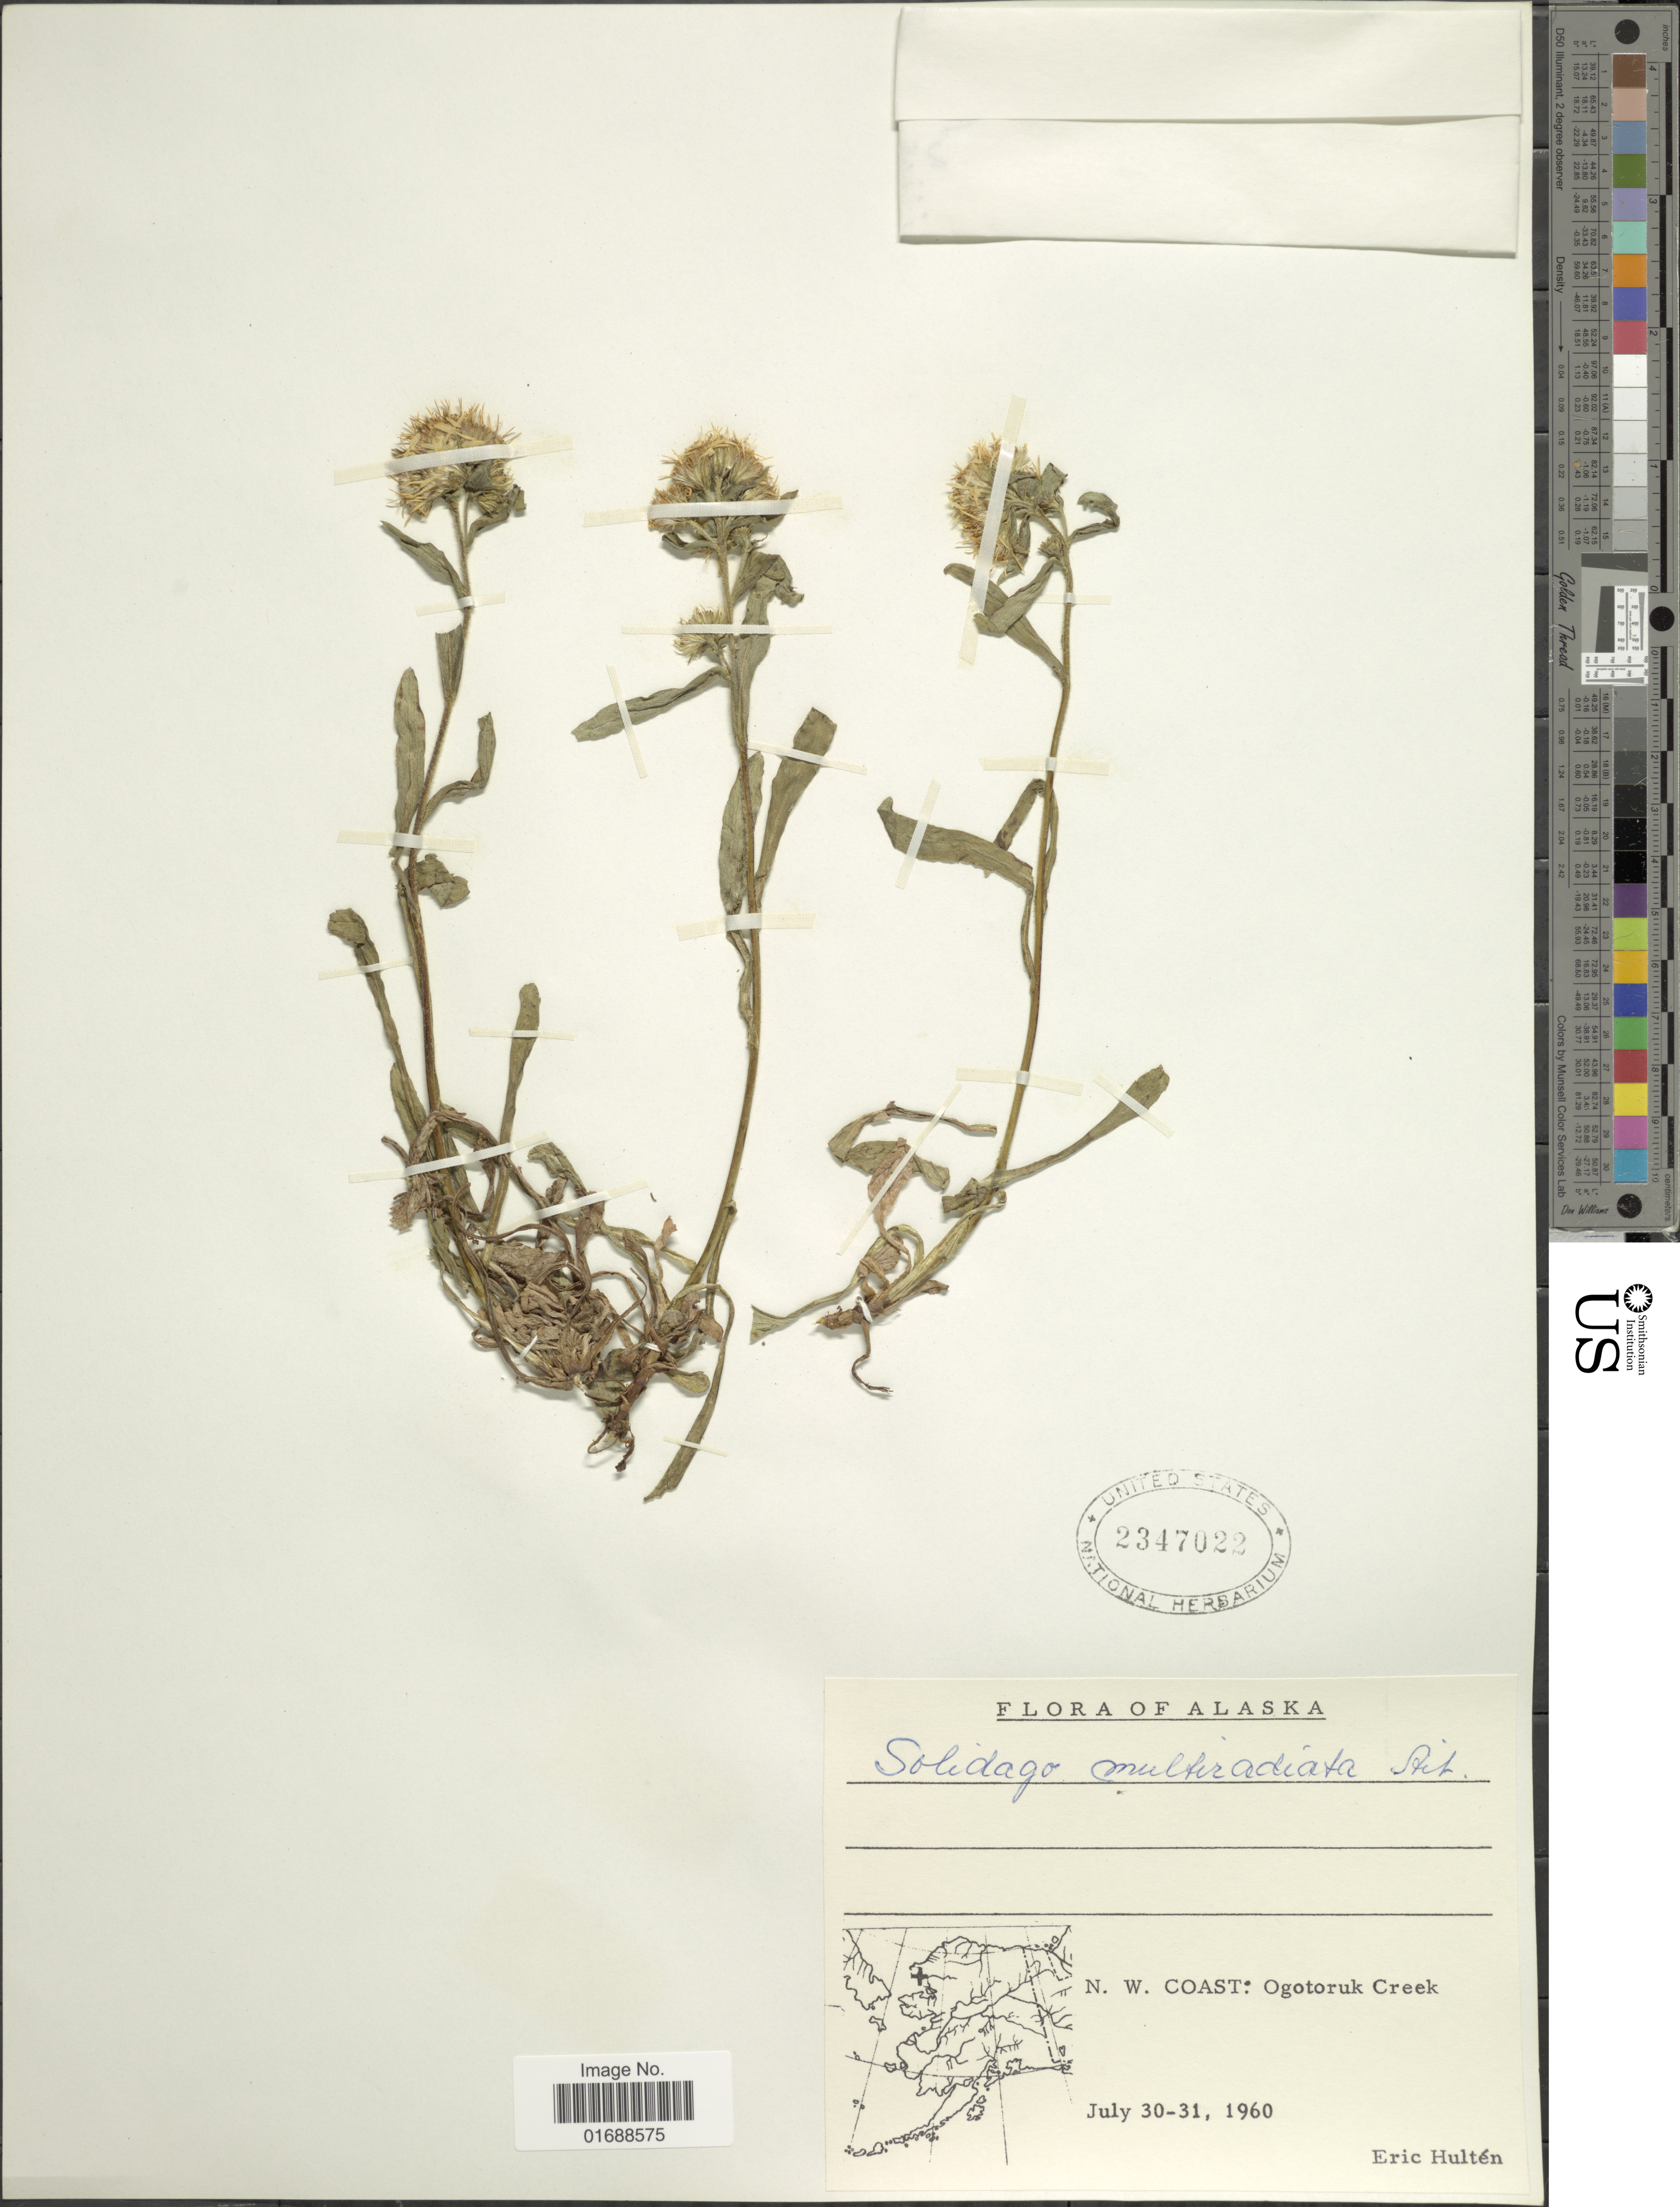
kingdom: Plantae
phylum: Tracheophyta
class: Magnoliopsida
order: Asterales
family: Asteraceae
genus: Solidago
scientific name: Solidago multiradiata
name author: Aiton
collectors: E. G. Hultén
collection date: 1960-07-30/1960-07-31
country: United States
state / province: Alaska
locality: N.W. Coast: Ogotoruk Creek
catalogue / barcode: US 2347022